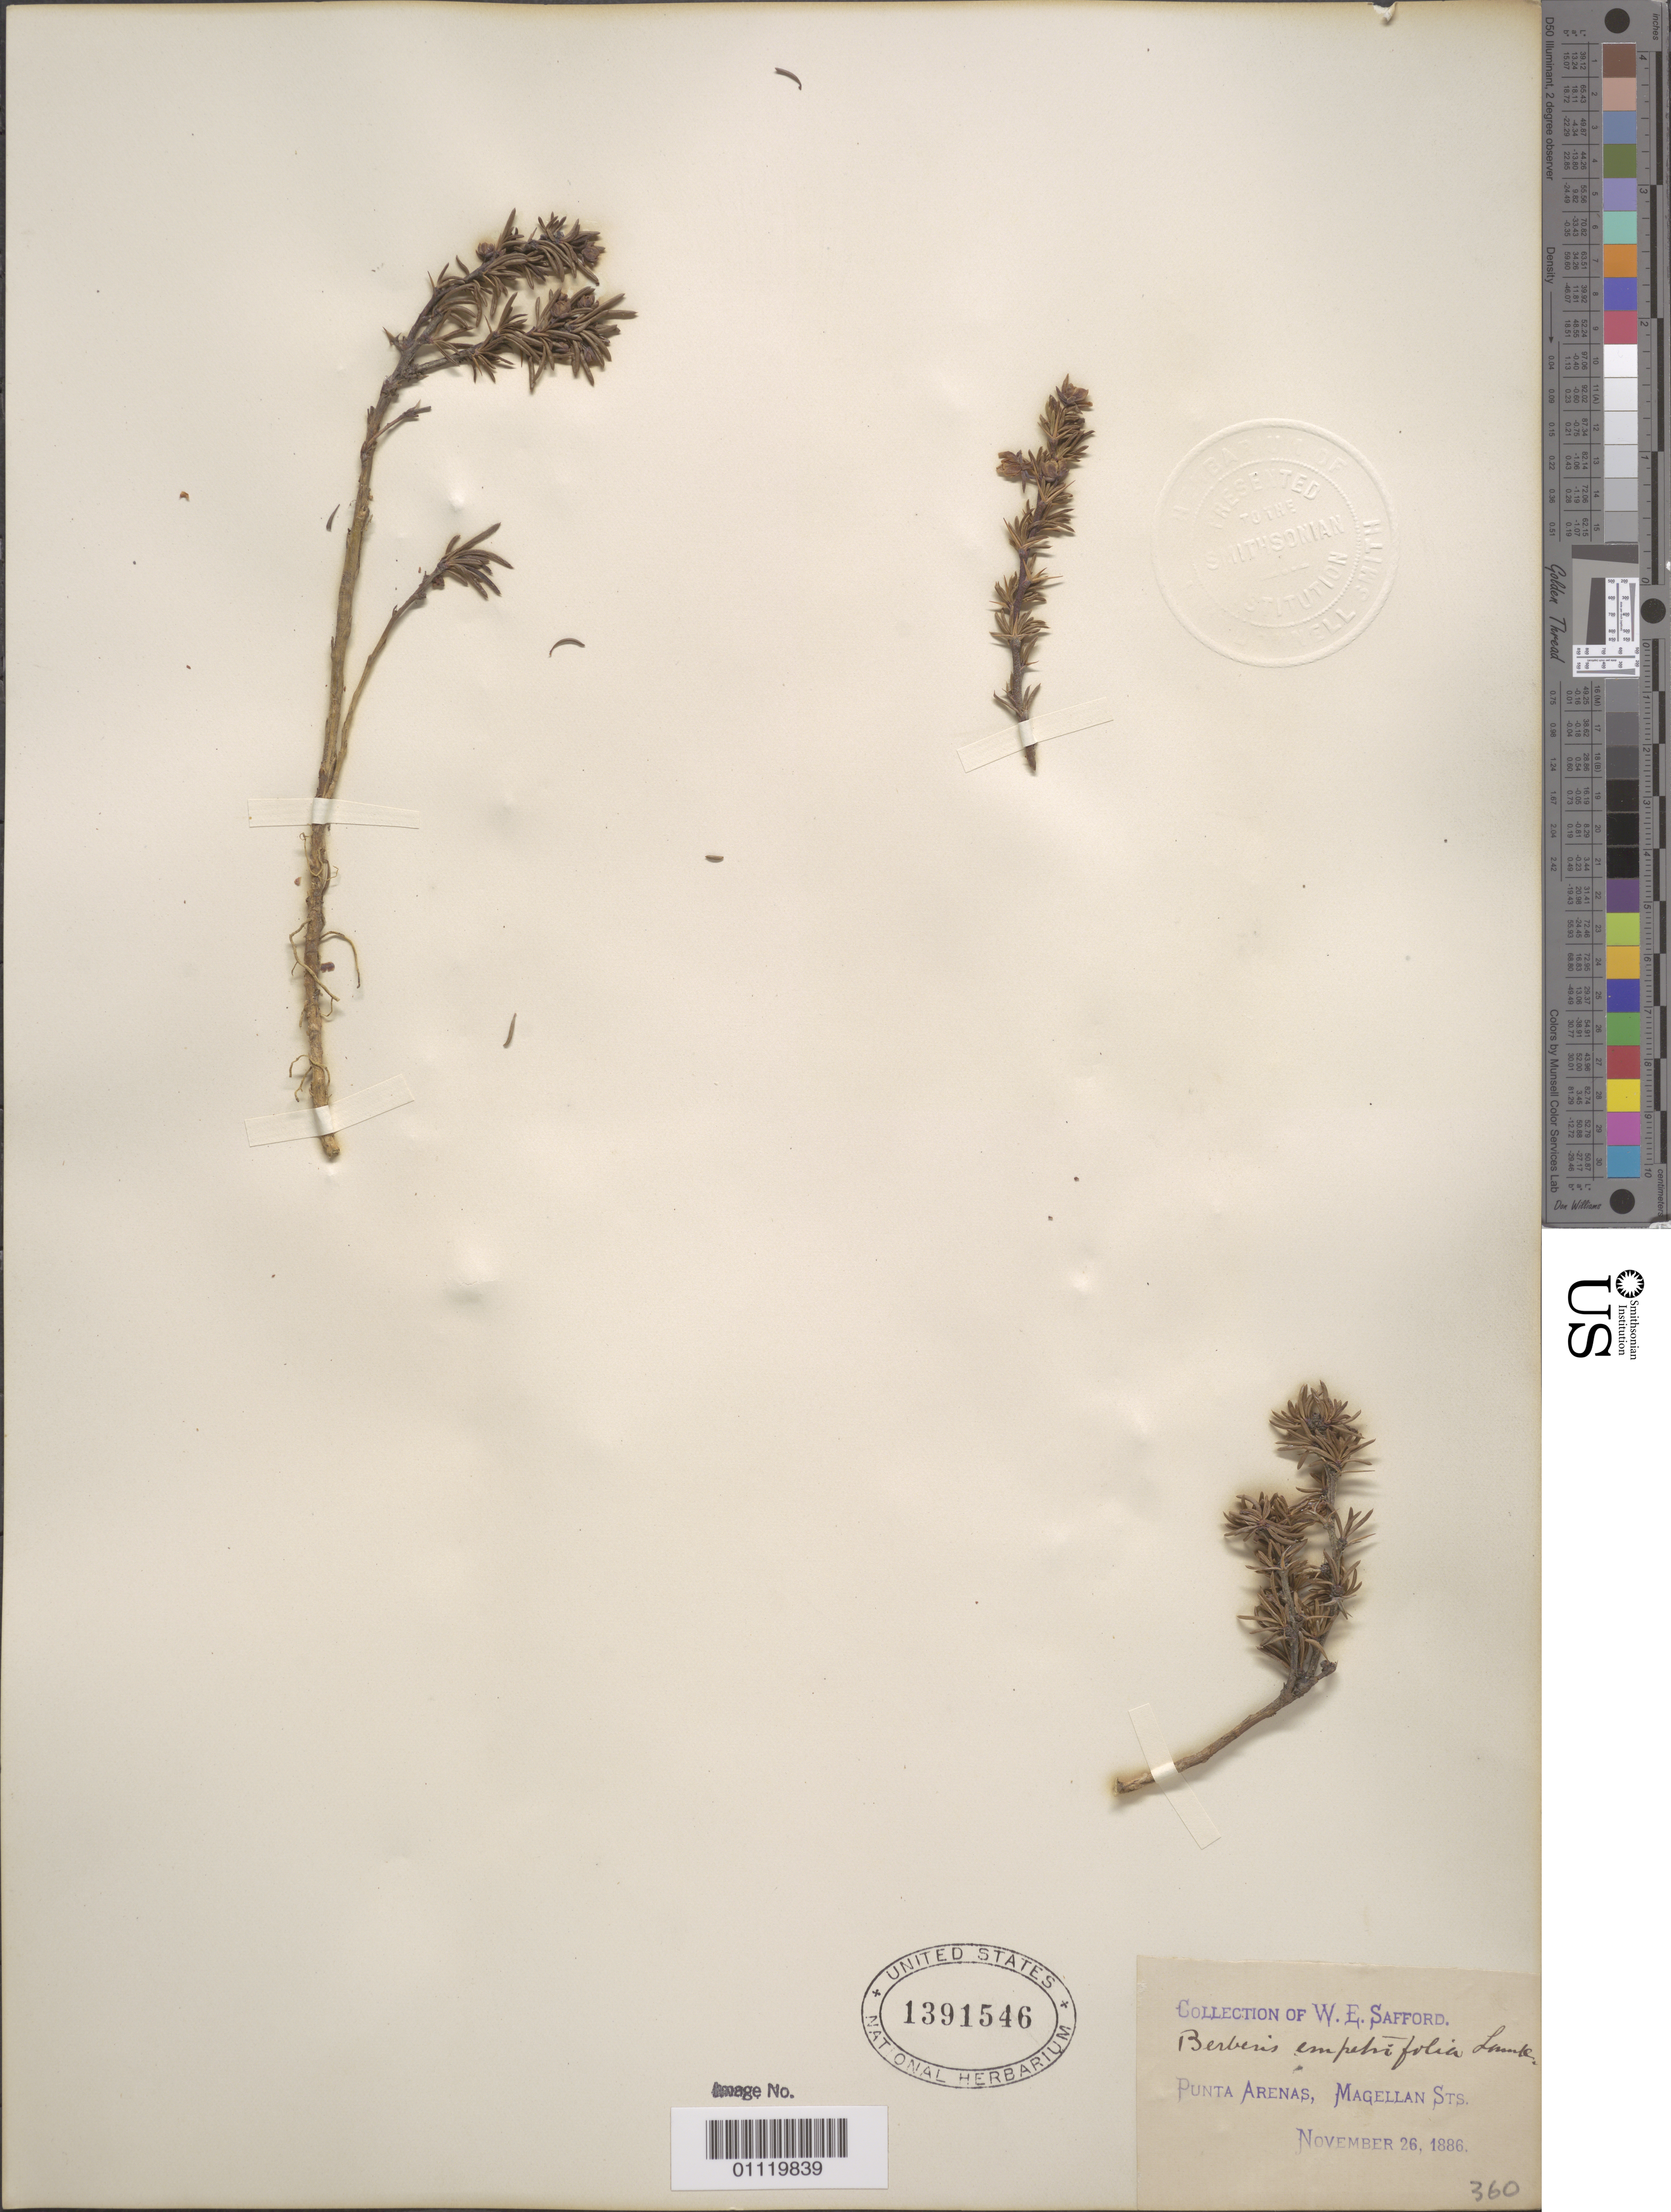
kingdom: Plantae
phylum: Tracheophyta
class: Magnoliopsida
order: Ranunculales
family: Berberidaceae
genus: Berberis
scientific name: Berberis empetrifolia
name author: Lam.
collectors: W. E. Safford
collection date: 1886-11-26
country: Chile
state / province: Magallanes y de la Antártica Chilena (XII)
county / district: Magallanes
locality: Punta Arenas, Magellan Straits.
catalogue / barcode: US 1391546